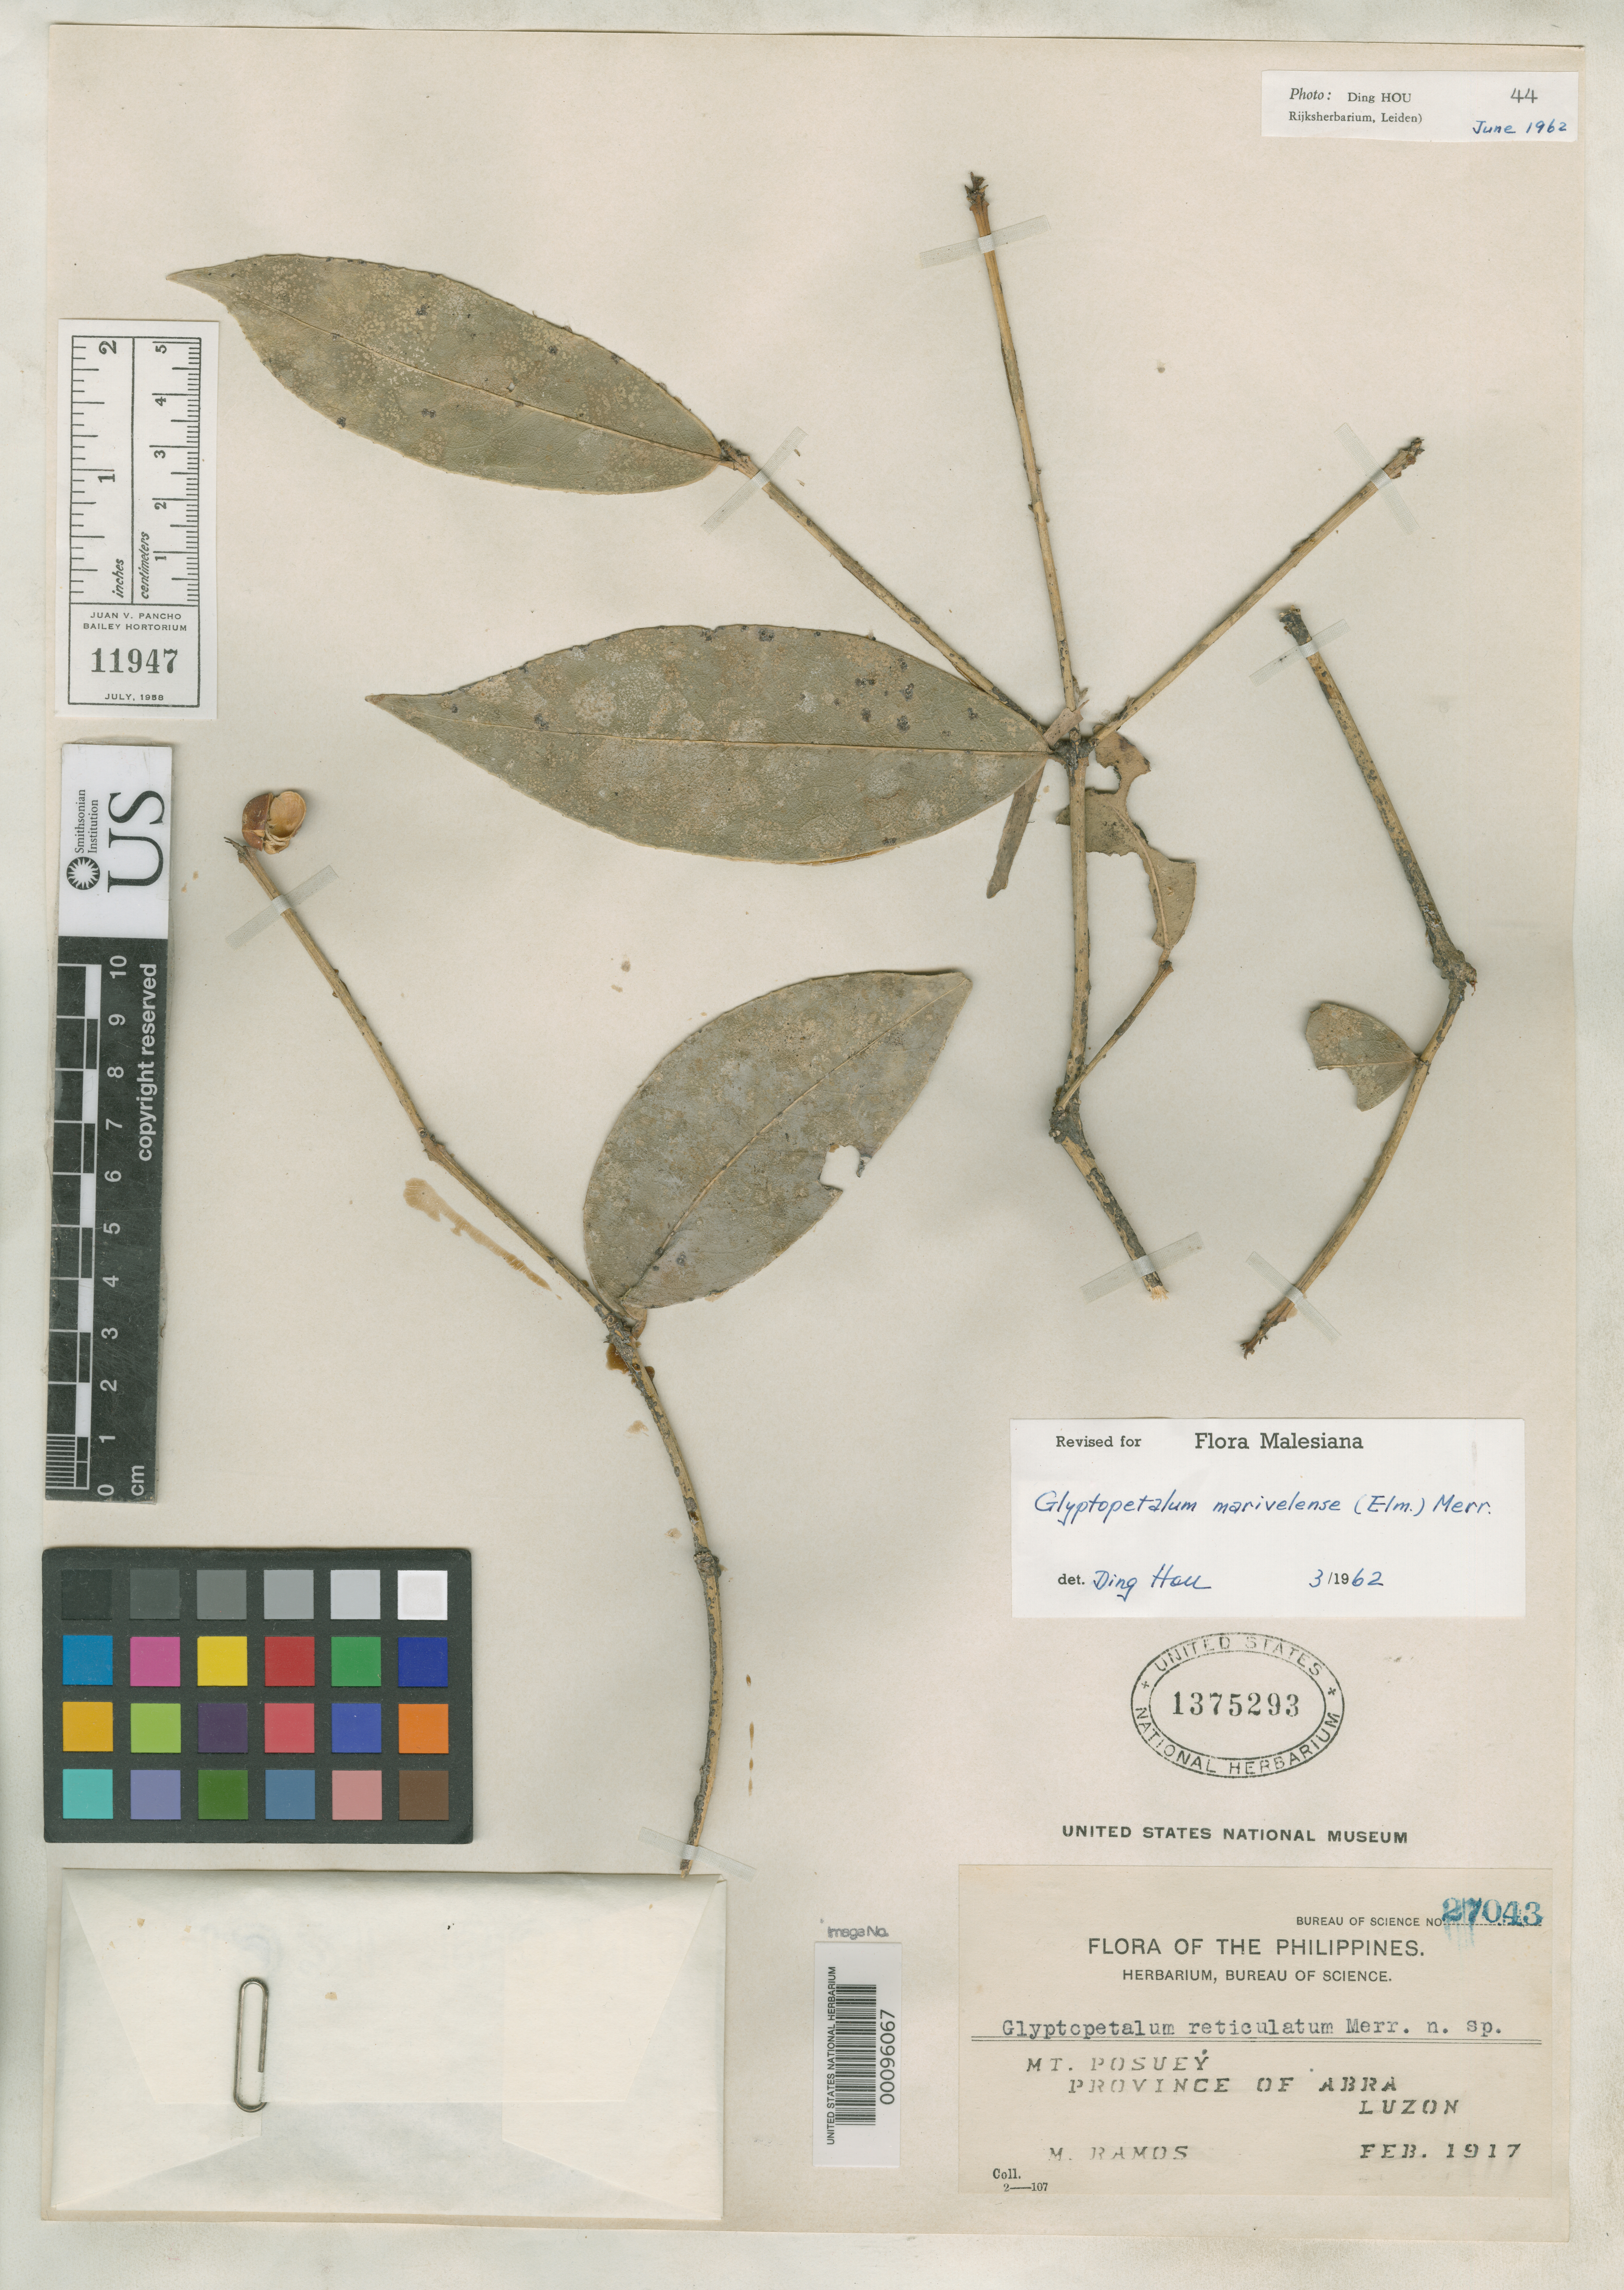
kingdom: Plantae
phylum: Tracheophyta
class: Magnoliopsida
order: Celastrales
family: Celastraceae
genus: Glyptopetalum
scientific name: Glyptopetalum reticulatum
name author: Merr.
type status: Isotype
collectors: M. Ramos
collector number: Bur. Sci. 27043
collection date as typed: Feb 1917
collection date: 1917-02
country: Philippines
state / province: Cordillera (Administrative Region)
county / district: Abra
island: Luzon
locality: Mt. Posuey.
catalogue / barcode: US 1375293